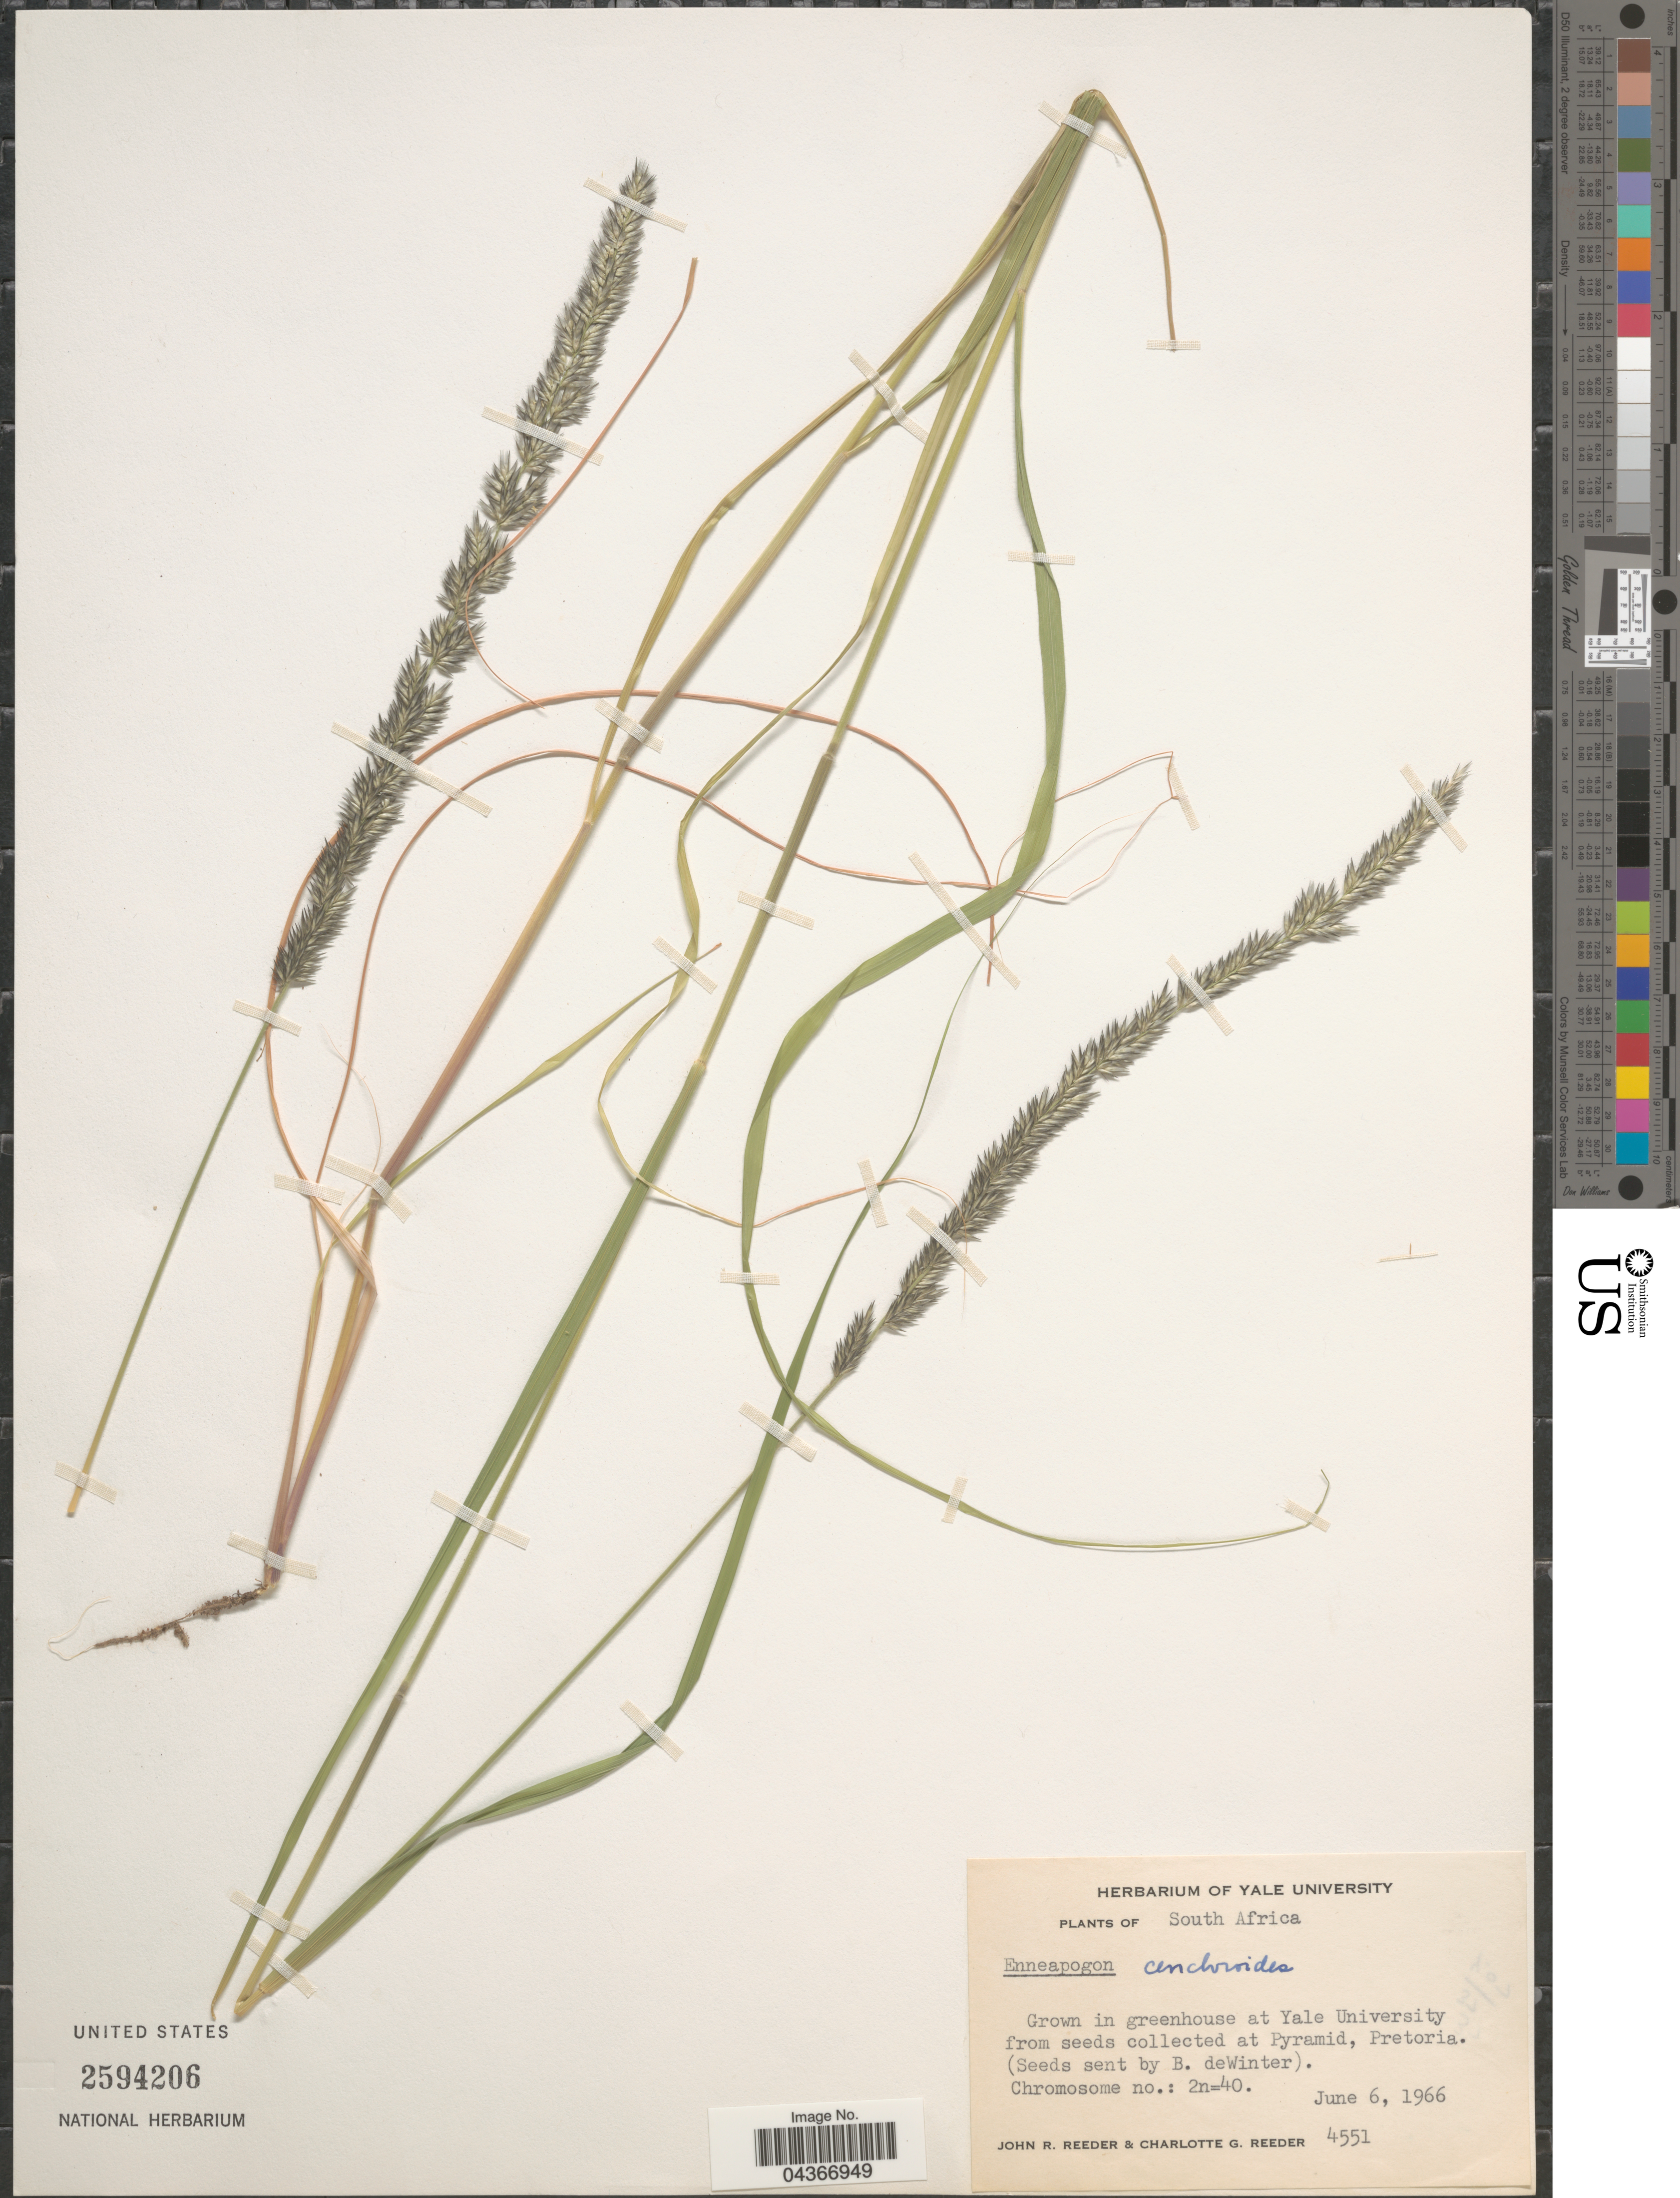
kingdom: Plantae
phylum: Tracheophyta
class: Liliopsida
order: Poales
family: Poaceae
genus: Enneapogon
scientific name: Enneapogon cenchroides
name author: (Licht. ex Roem. & Schult.) C.E. Hubb.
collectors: J. R. Reeder & C. G. Reeder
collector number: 4551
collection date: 1966-06-06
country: South Africa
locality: In greenhouse at Yale University.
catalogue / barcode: US 2594206